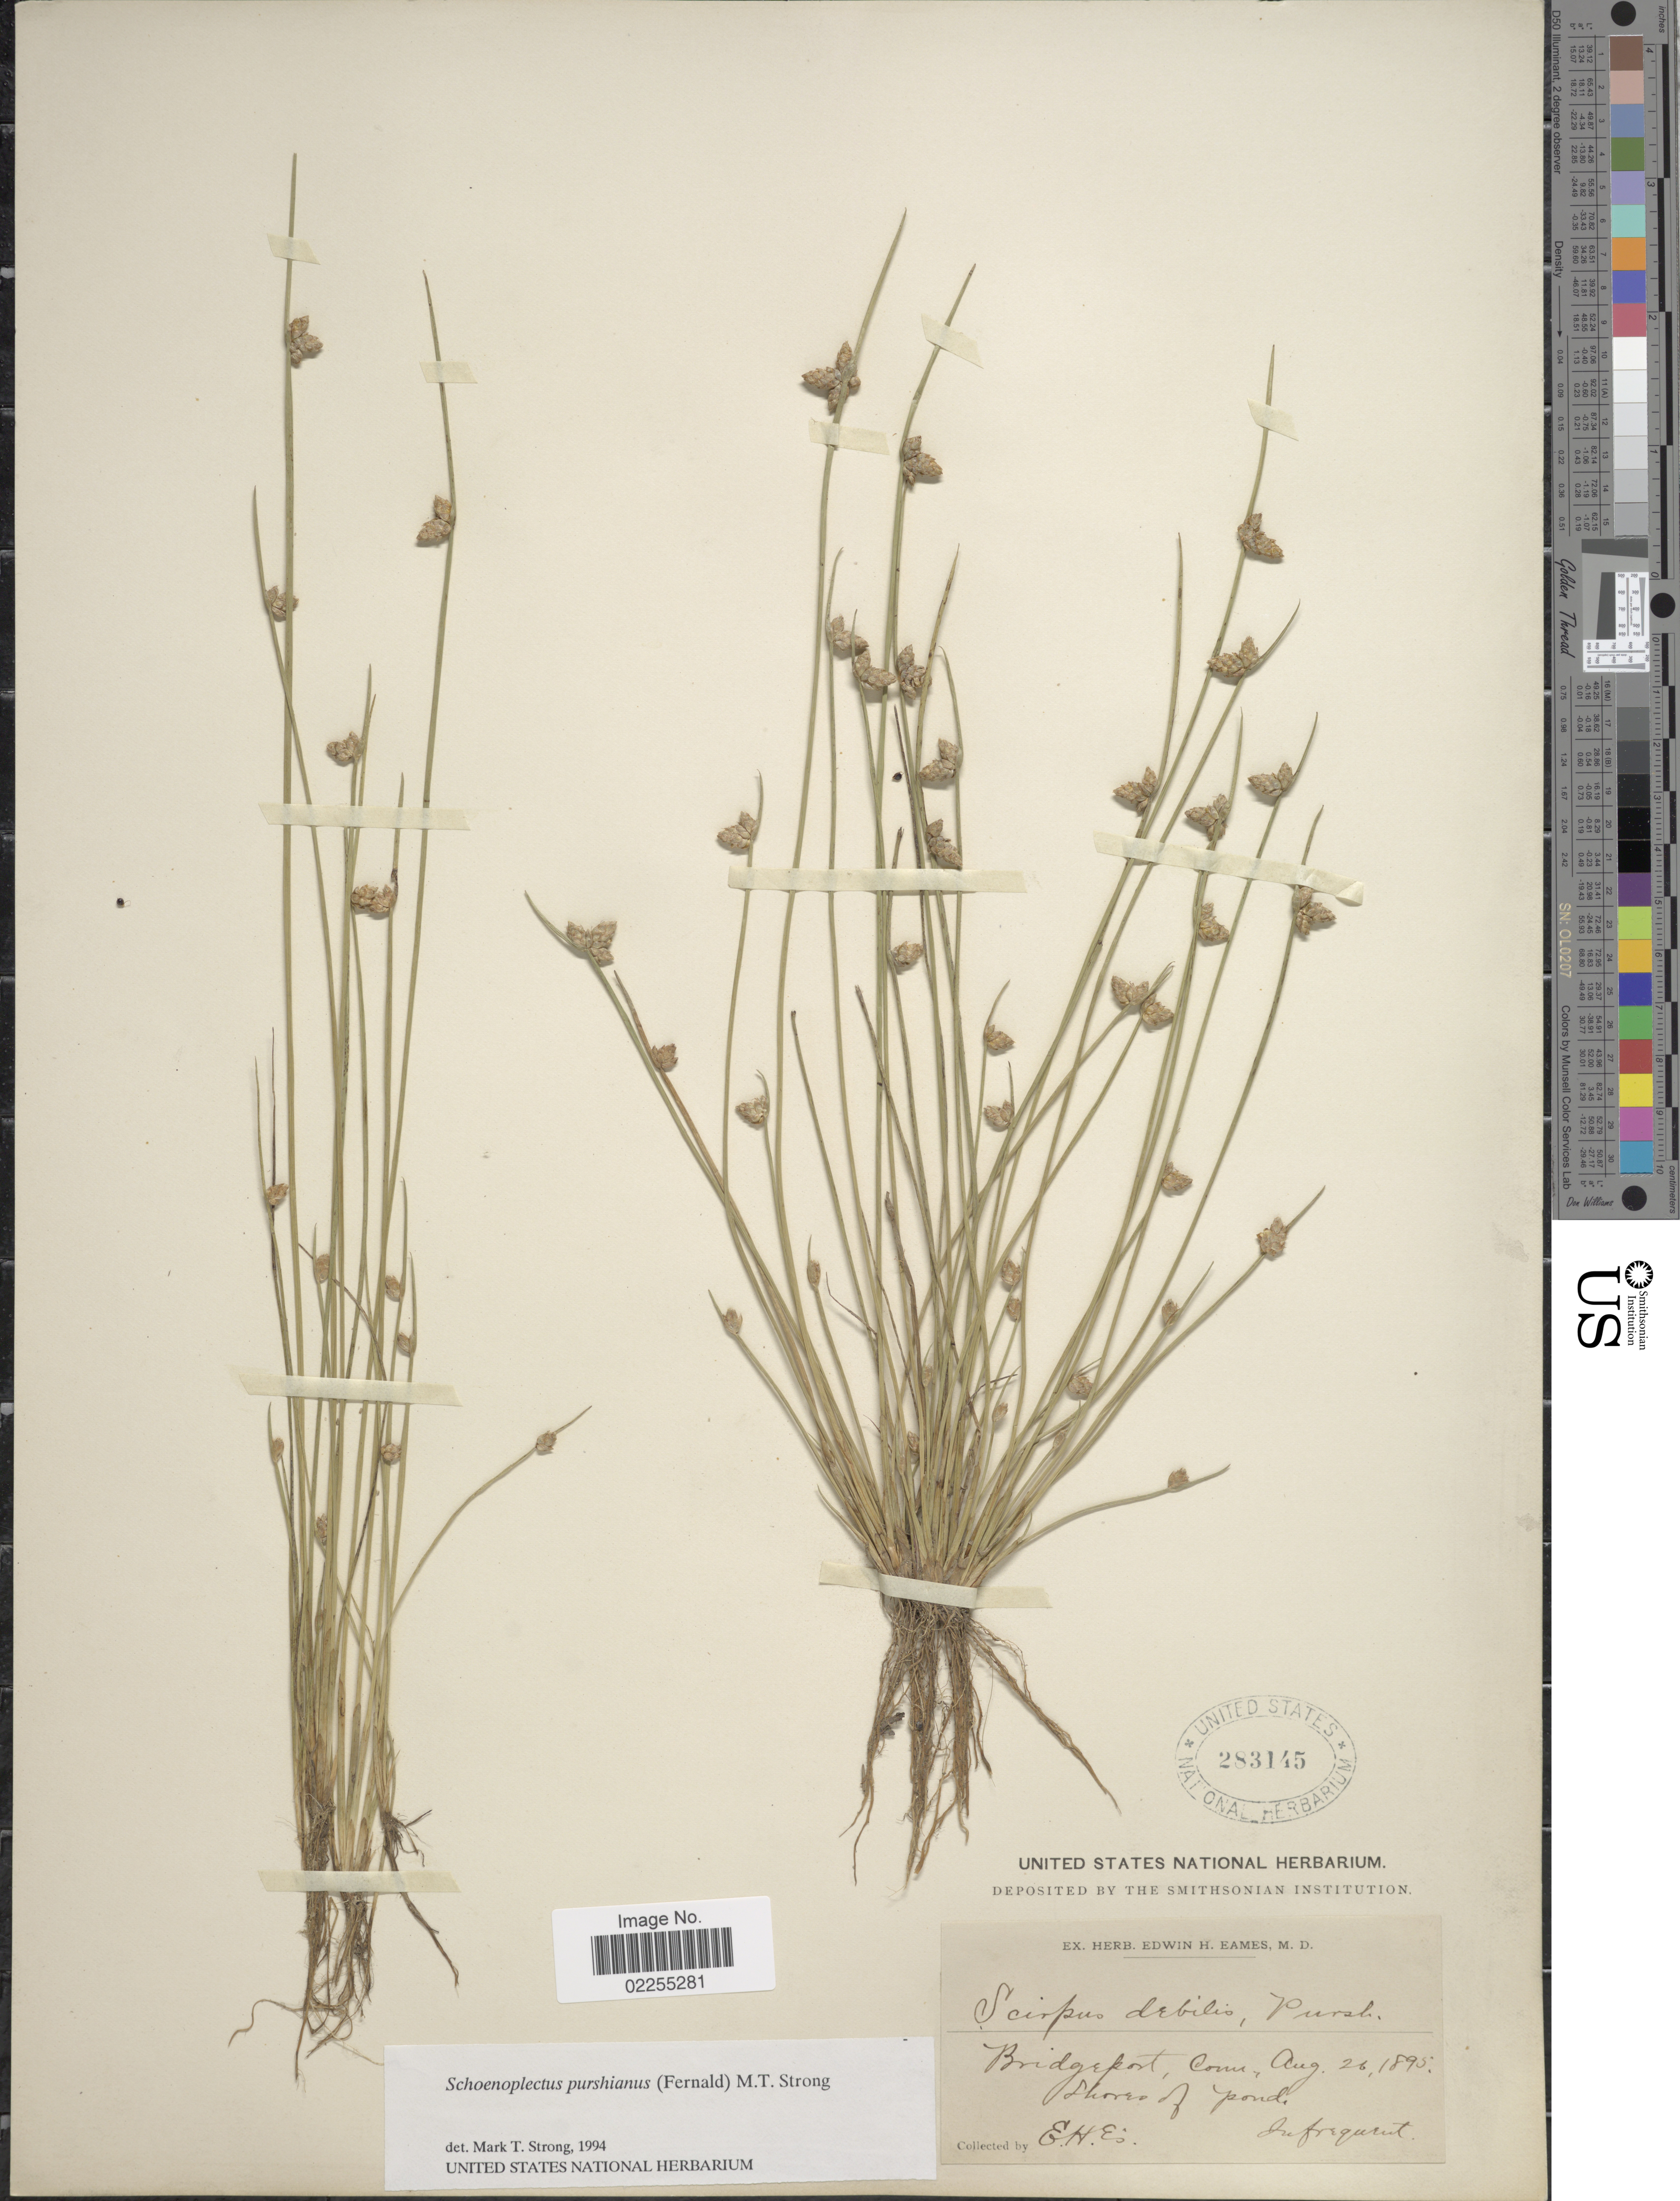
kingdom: Plantae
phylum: Tracheophyta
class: Liliopsida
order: Poales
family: Cyperaceae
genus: Schoenoplectus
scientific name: Schoenoplectus purshianus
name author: (Fernald) M.T. Strong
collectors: E. H. Eames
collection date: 1895-08-26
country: United States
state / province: Connecticut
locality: Bridgeport, Conn. Shores of pond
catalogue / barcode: US 283145